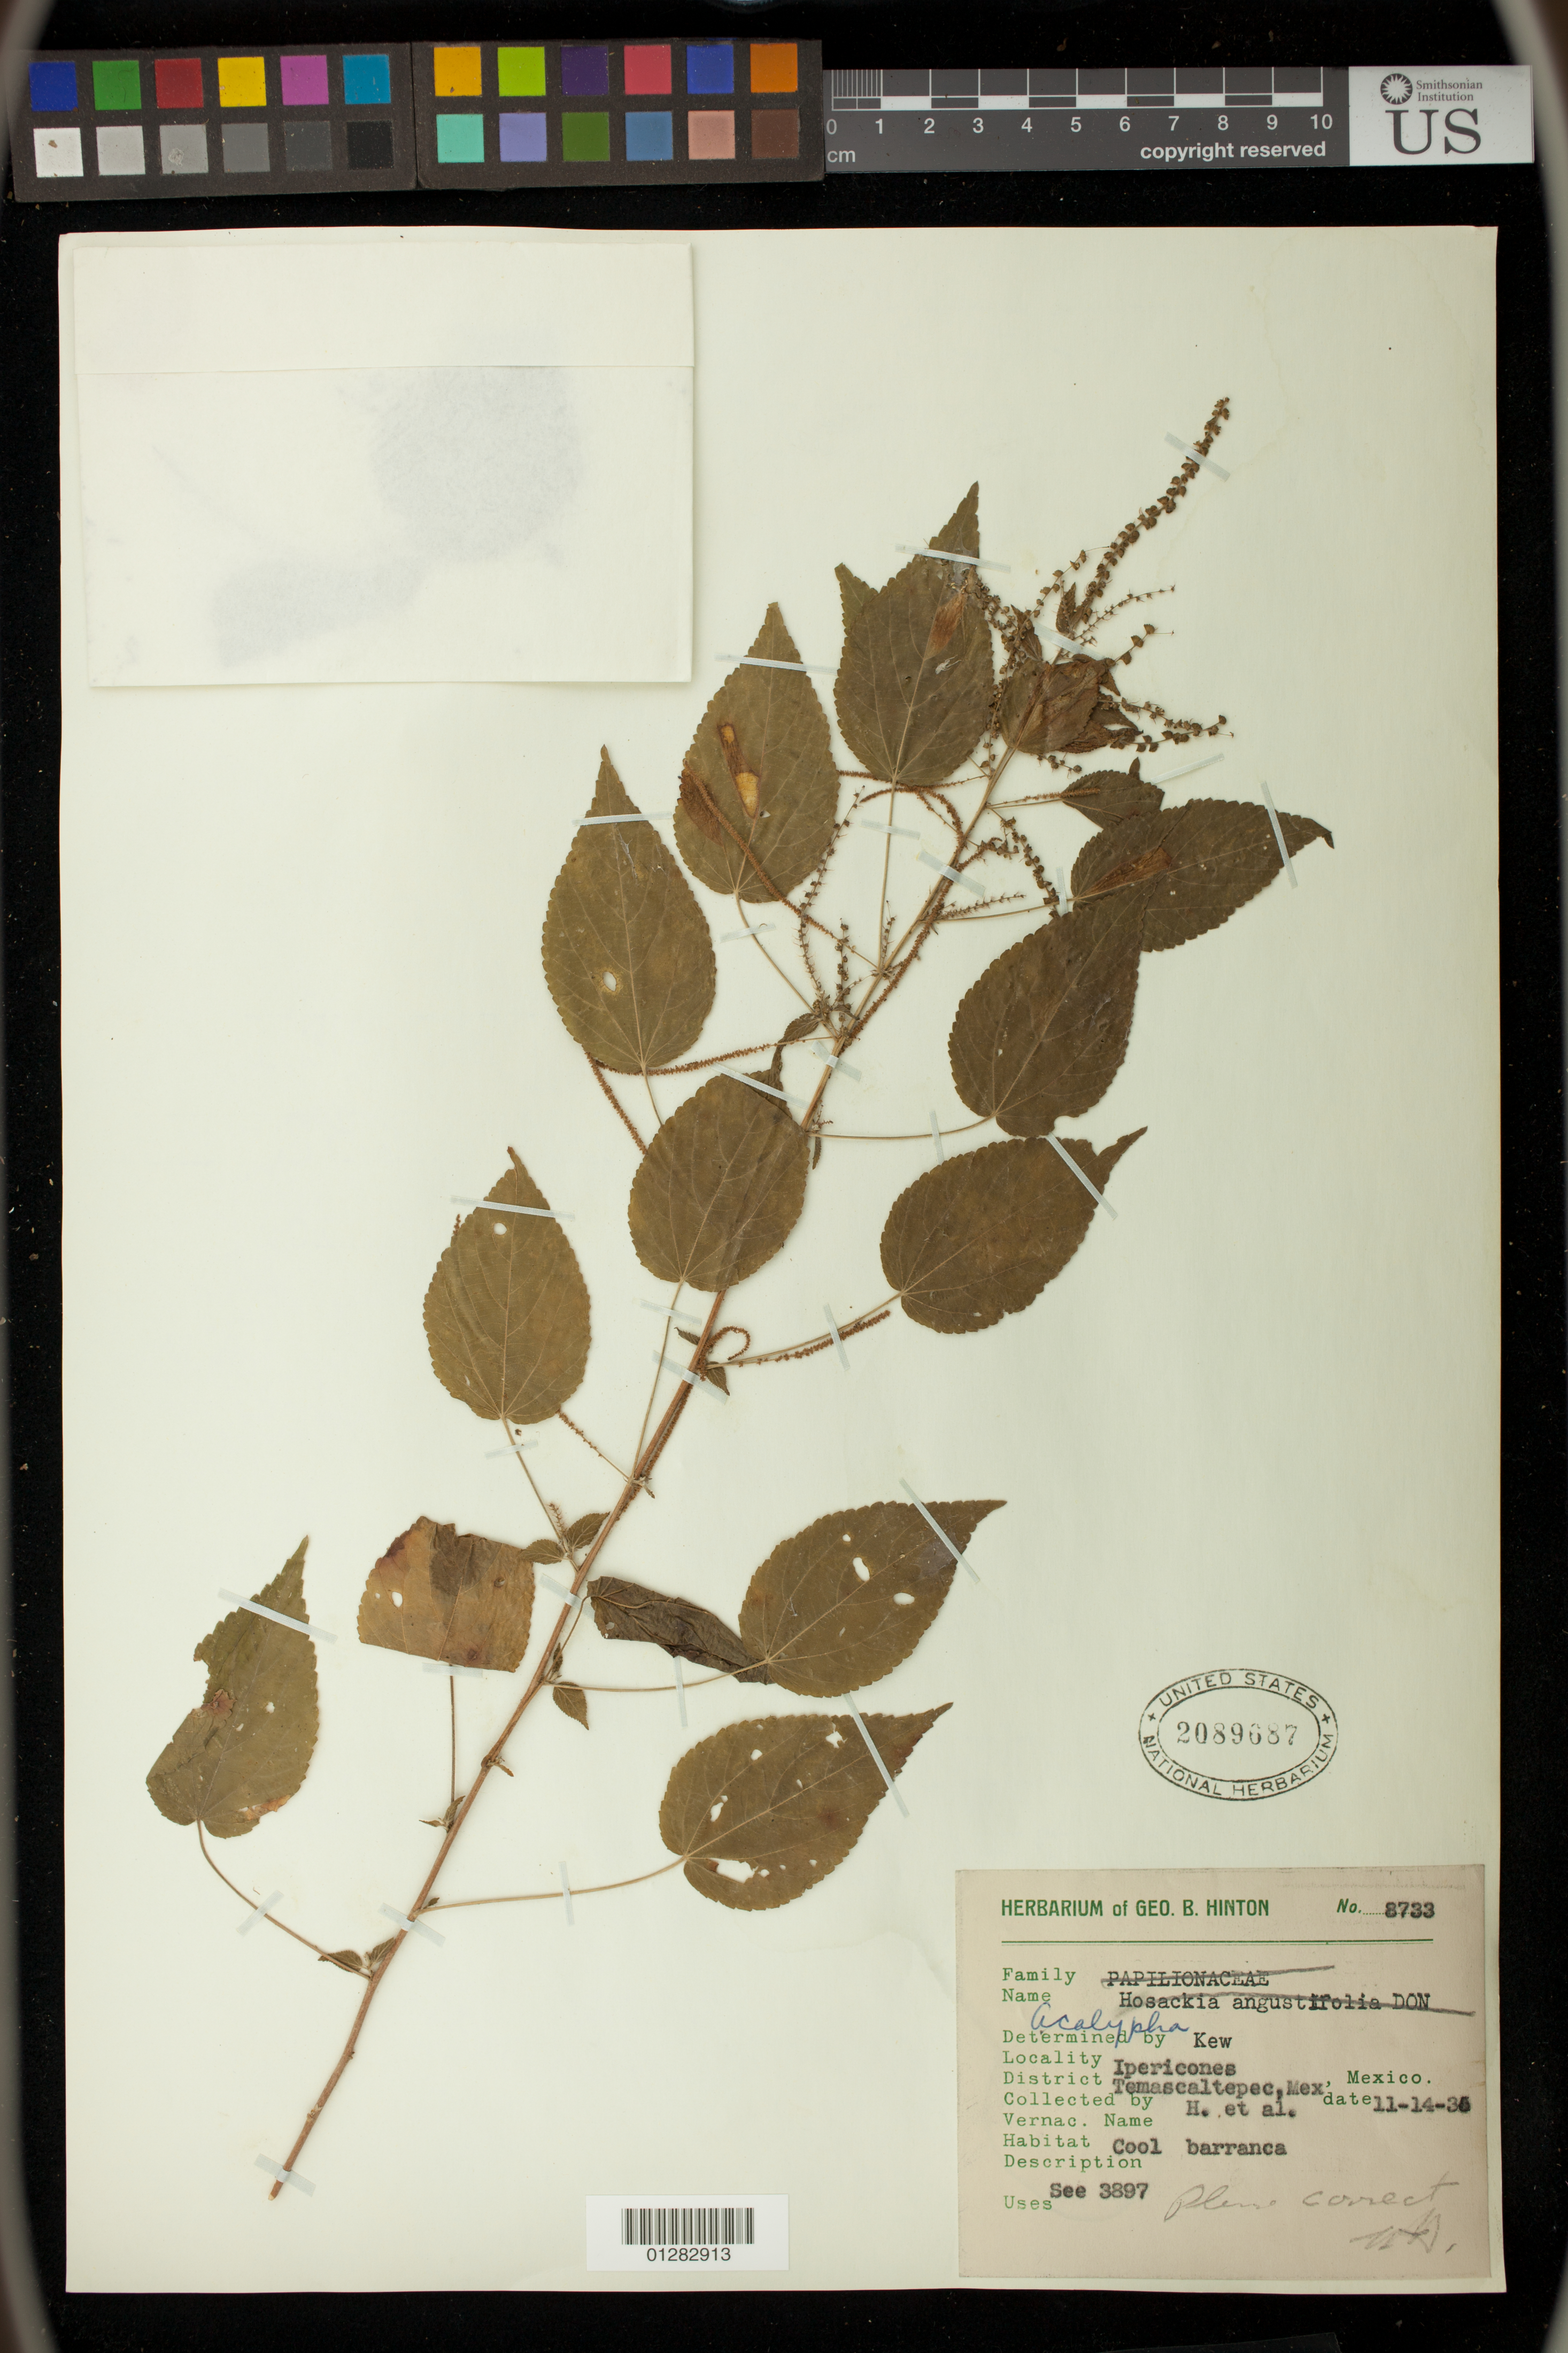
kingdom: Plantae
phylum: Tracheophyta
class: Magnoliopsida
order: Malpighiales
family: Euphorbiaceae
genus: Acalypha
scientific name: Acalypha sp.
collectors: G. B. Hinton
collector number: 8733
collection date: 1935-11-14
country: Mexico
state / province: Mexico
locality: Ipericones, Temascaltepec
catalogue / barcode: US 2089687